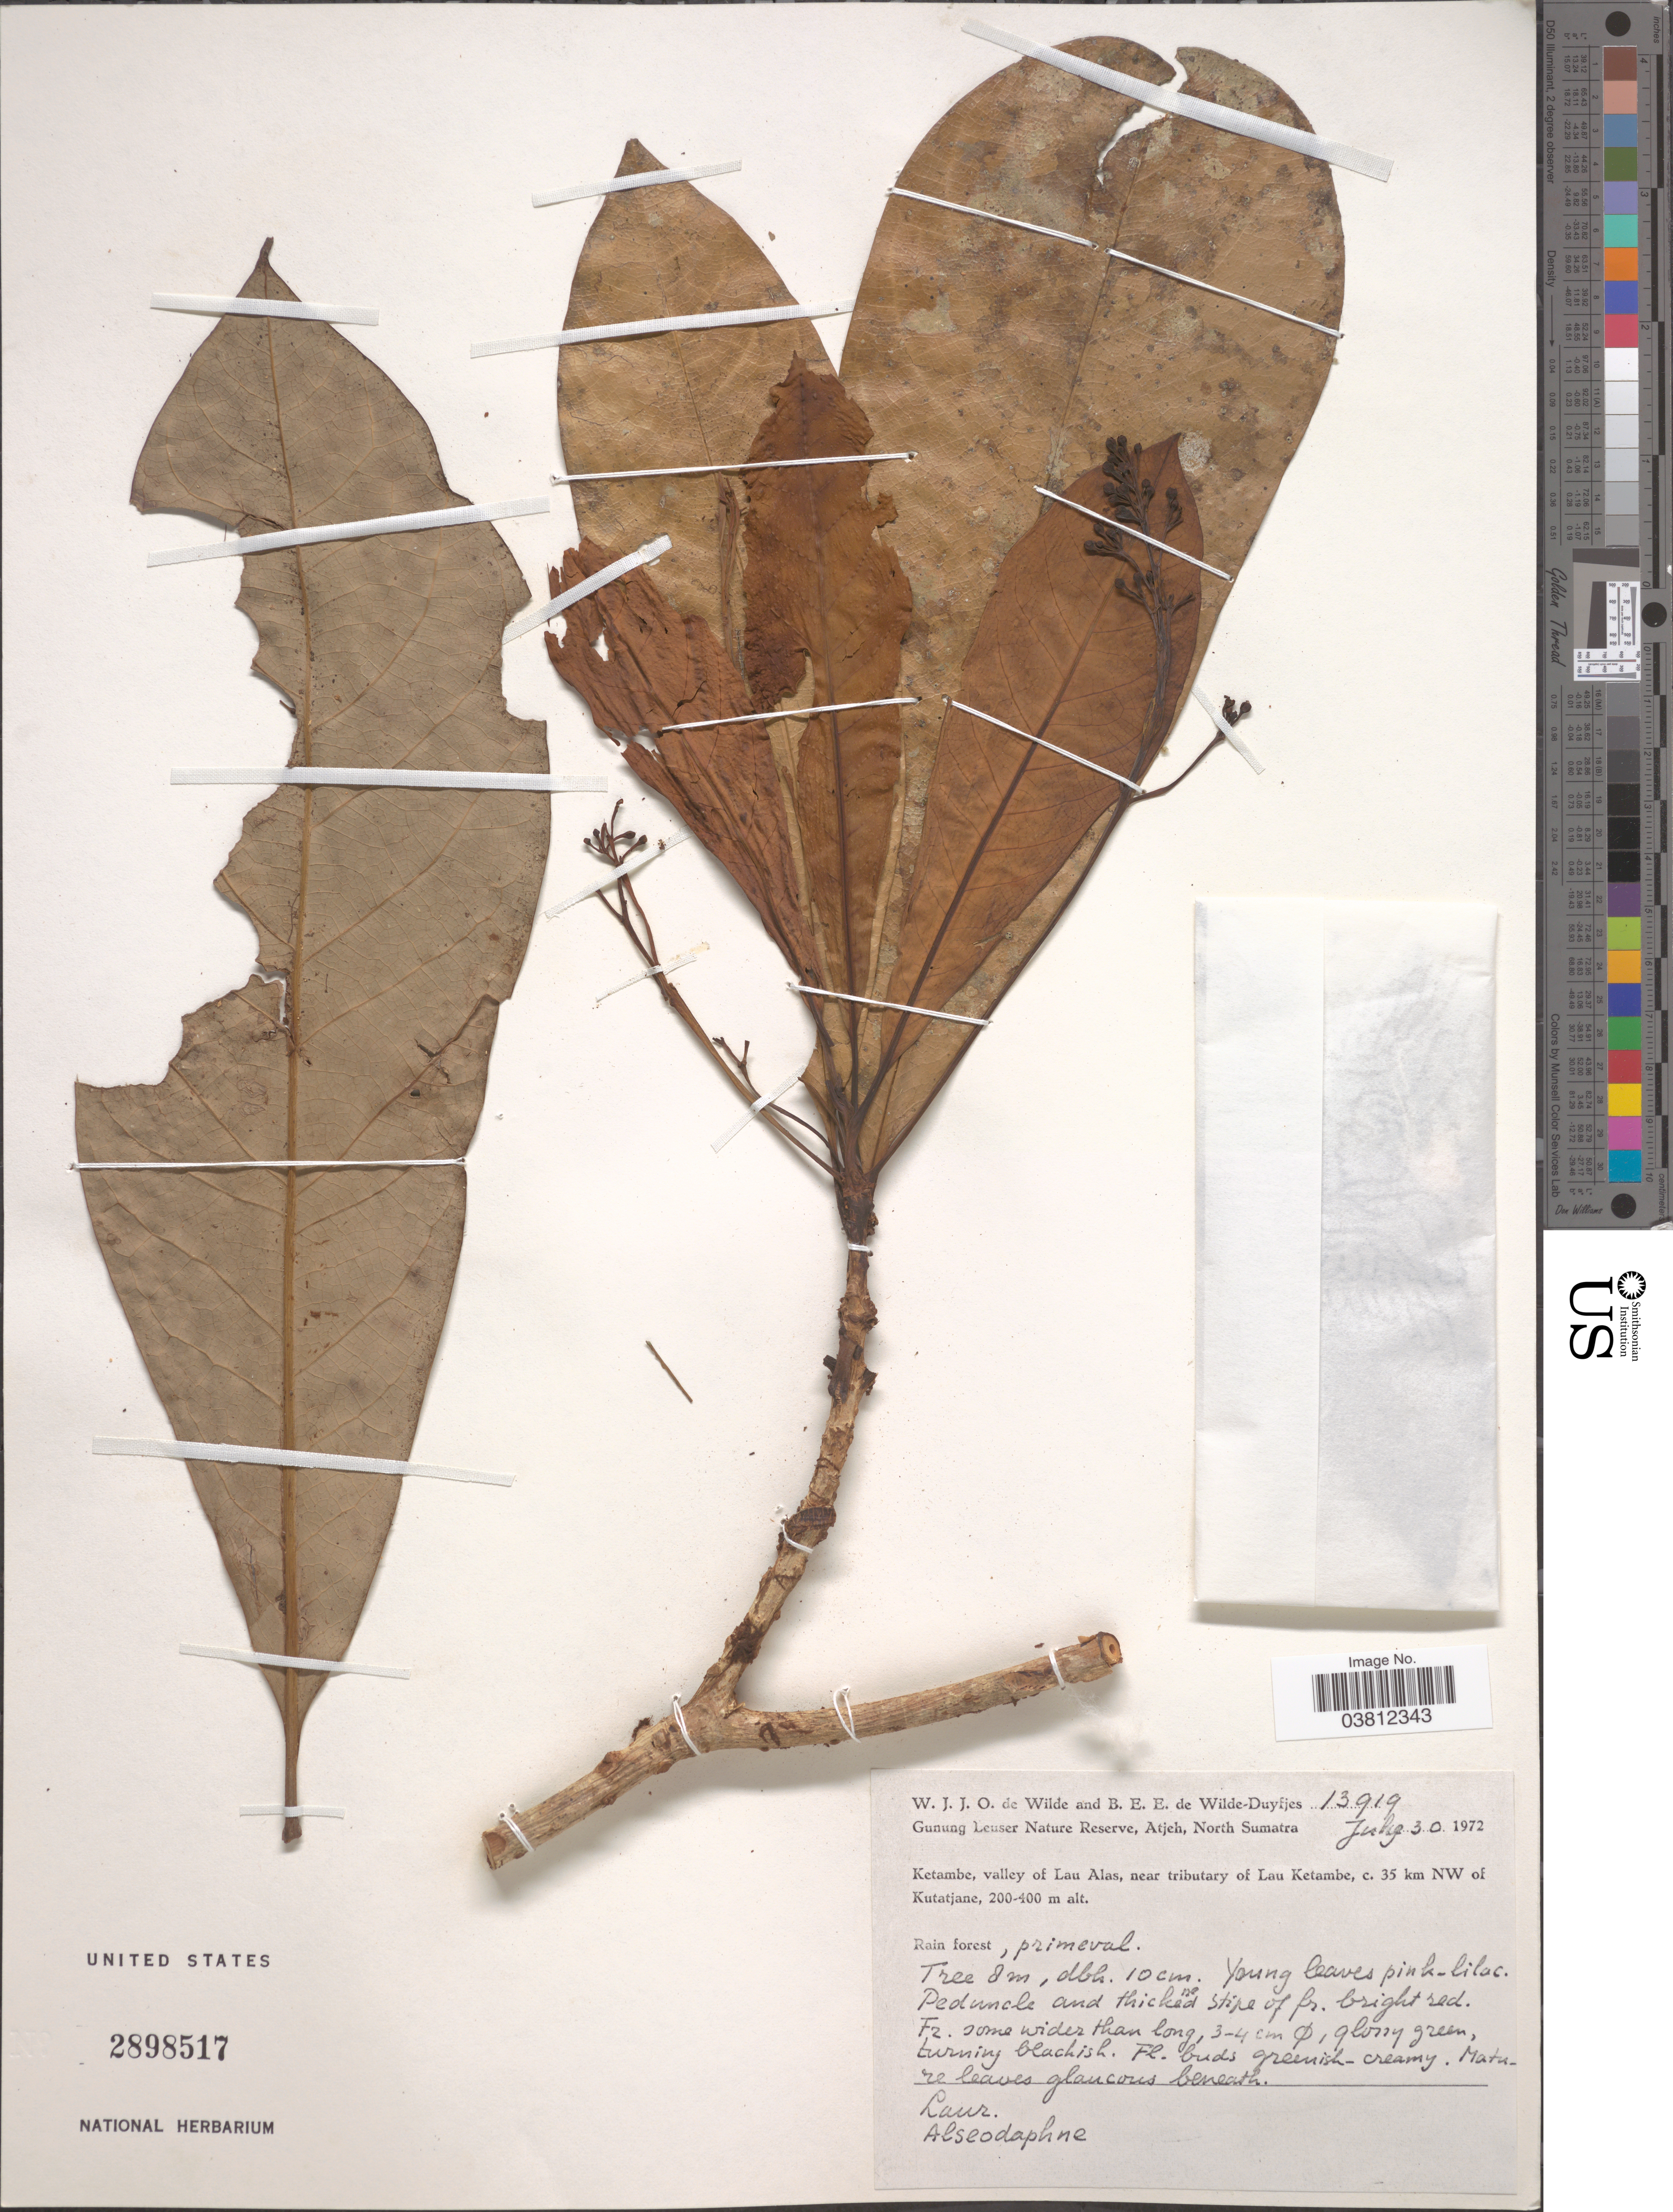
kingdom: Plantae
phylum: Tracheophyta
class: Magnoliopsida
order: Laurales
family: Lauraceae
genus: Alseodaphne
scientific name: Alseodaphne sp.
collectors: W. J. de Wilde & B. E. de Wilde-Duyfjes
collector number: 13919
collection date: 1972-07-30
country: Indonesia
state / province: Sumatra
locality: Gunung Leuser Nature Reserve, Atjeh, North Sumatra. Ketambe, valley of Lau Alas, near tributary of Lau Ketambe, c. 35 km NW of Kutatjane.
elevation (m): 200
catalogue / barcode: US 2898517